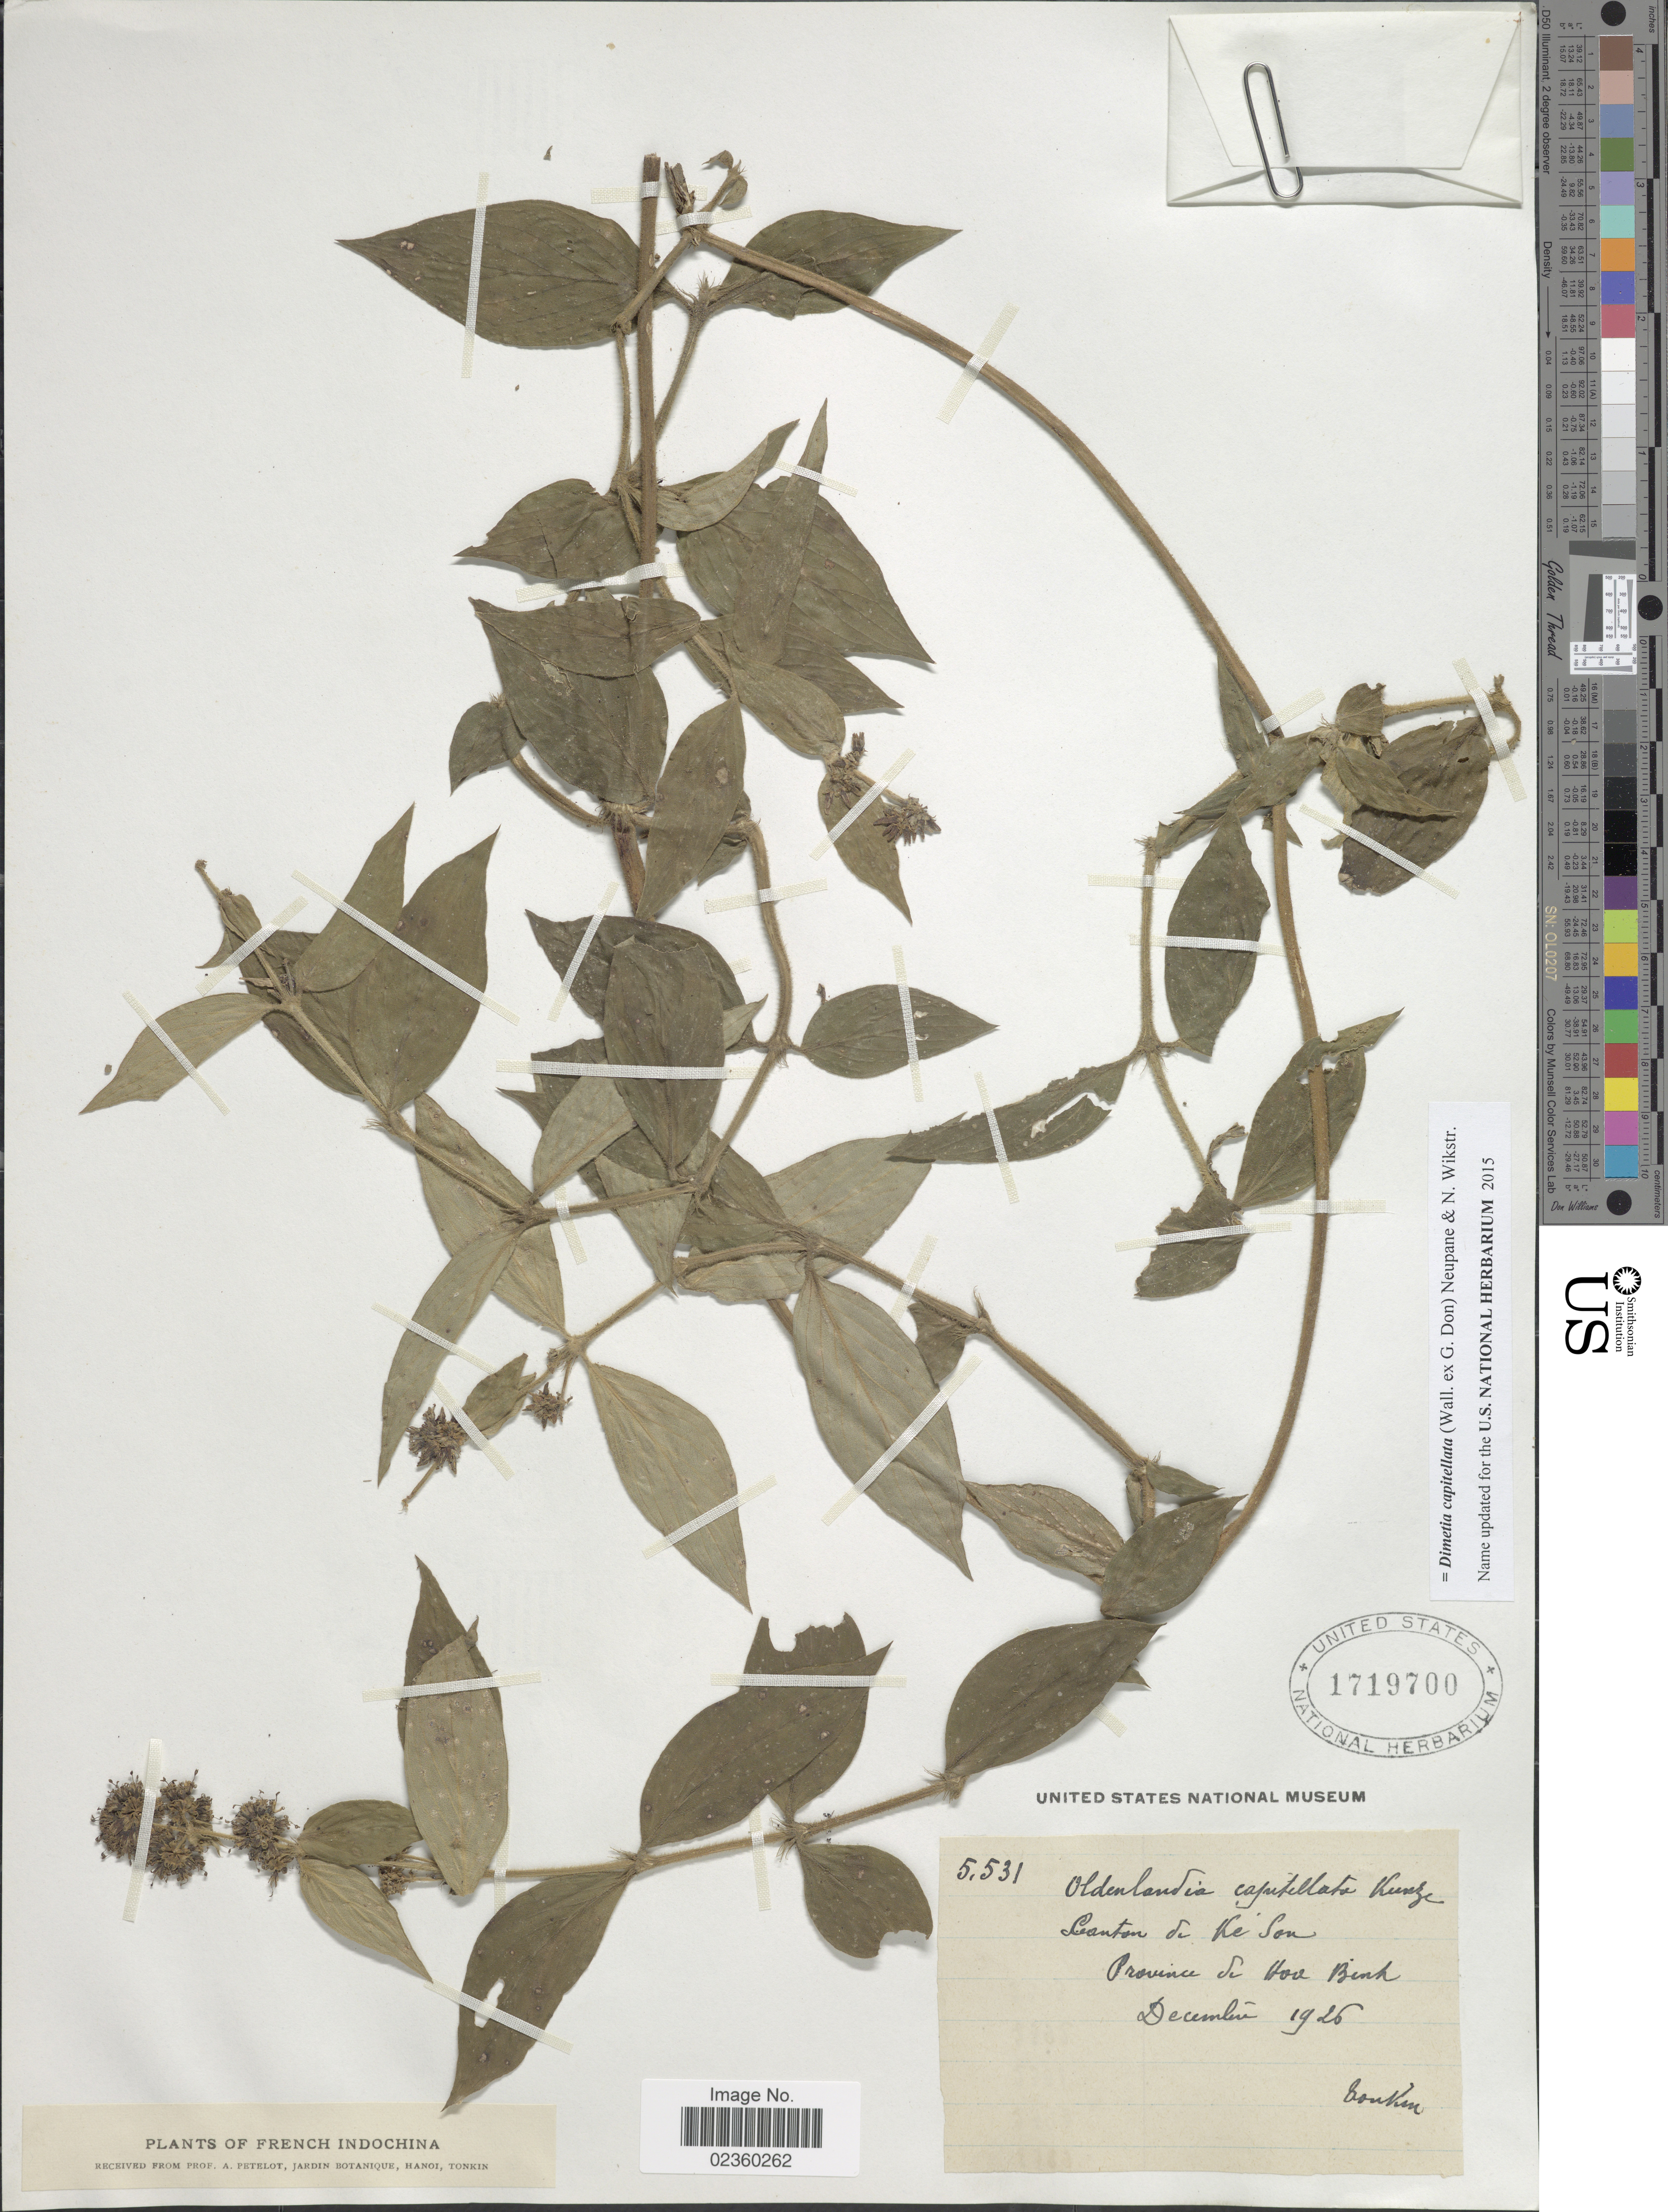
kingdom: Plantae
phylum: Tracheophyta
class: Magnoliopsida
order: Gentianales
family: Rubiaceae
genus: Dimetia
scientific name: Dimetia capitellata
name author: (Wall. ex G. Don) Neupane & N. Wikstr.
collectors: ex herb. Jardin Botanique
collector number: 5531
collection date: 1926-12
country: Vietnam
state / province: Hoa Binh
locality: French Indochina, Tonkin, Canton de Ke Son, Province de Hoa Bink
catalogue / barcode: US 1719700